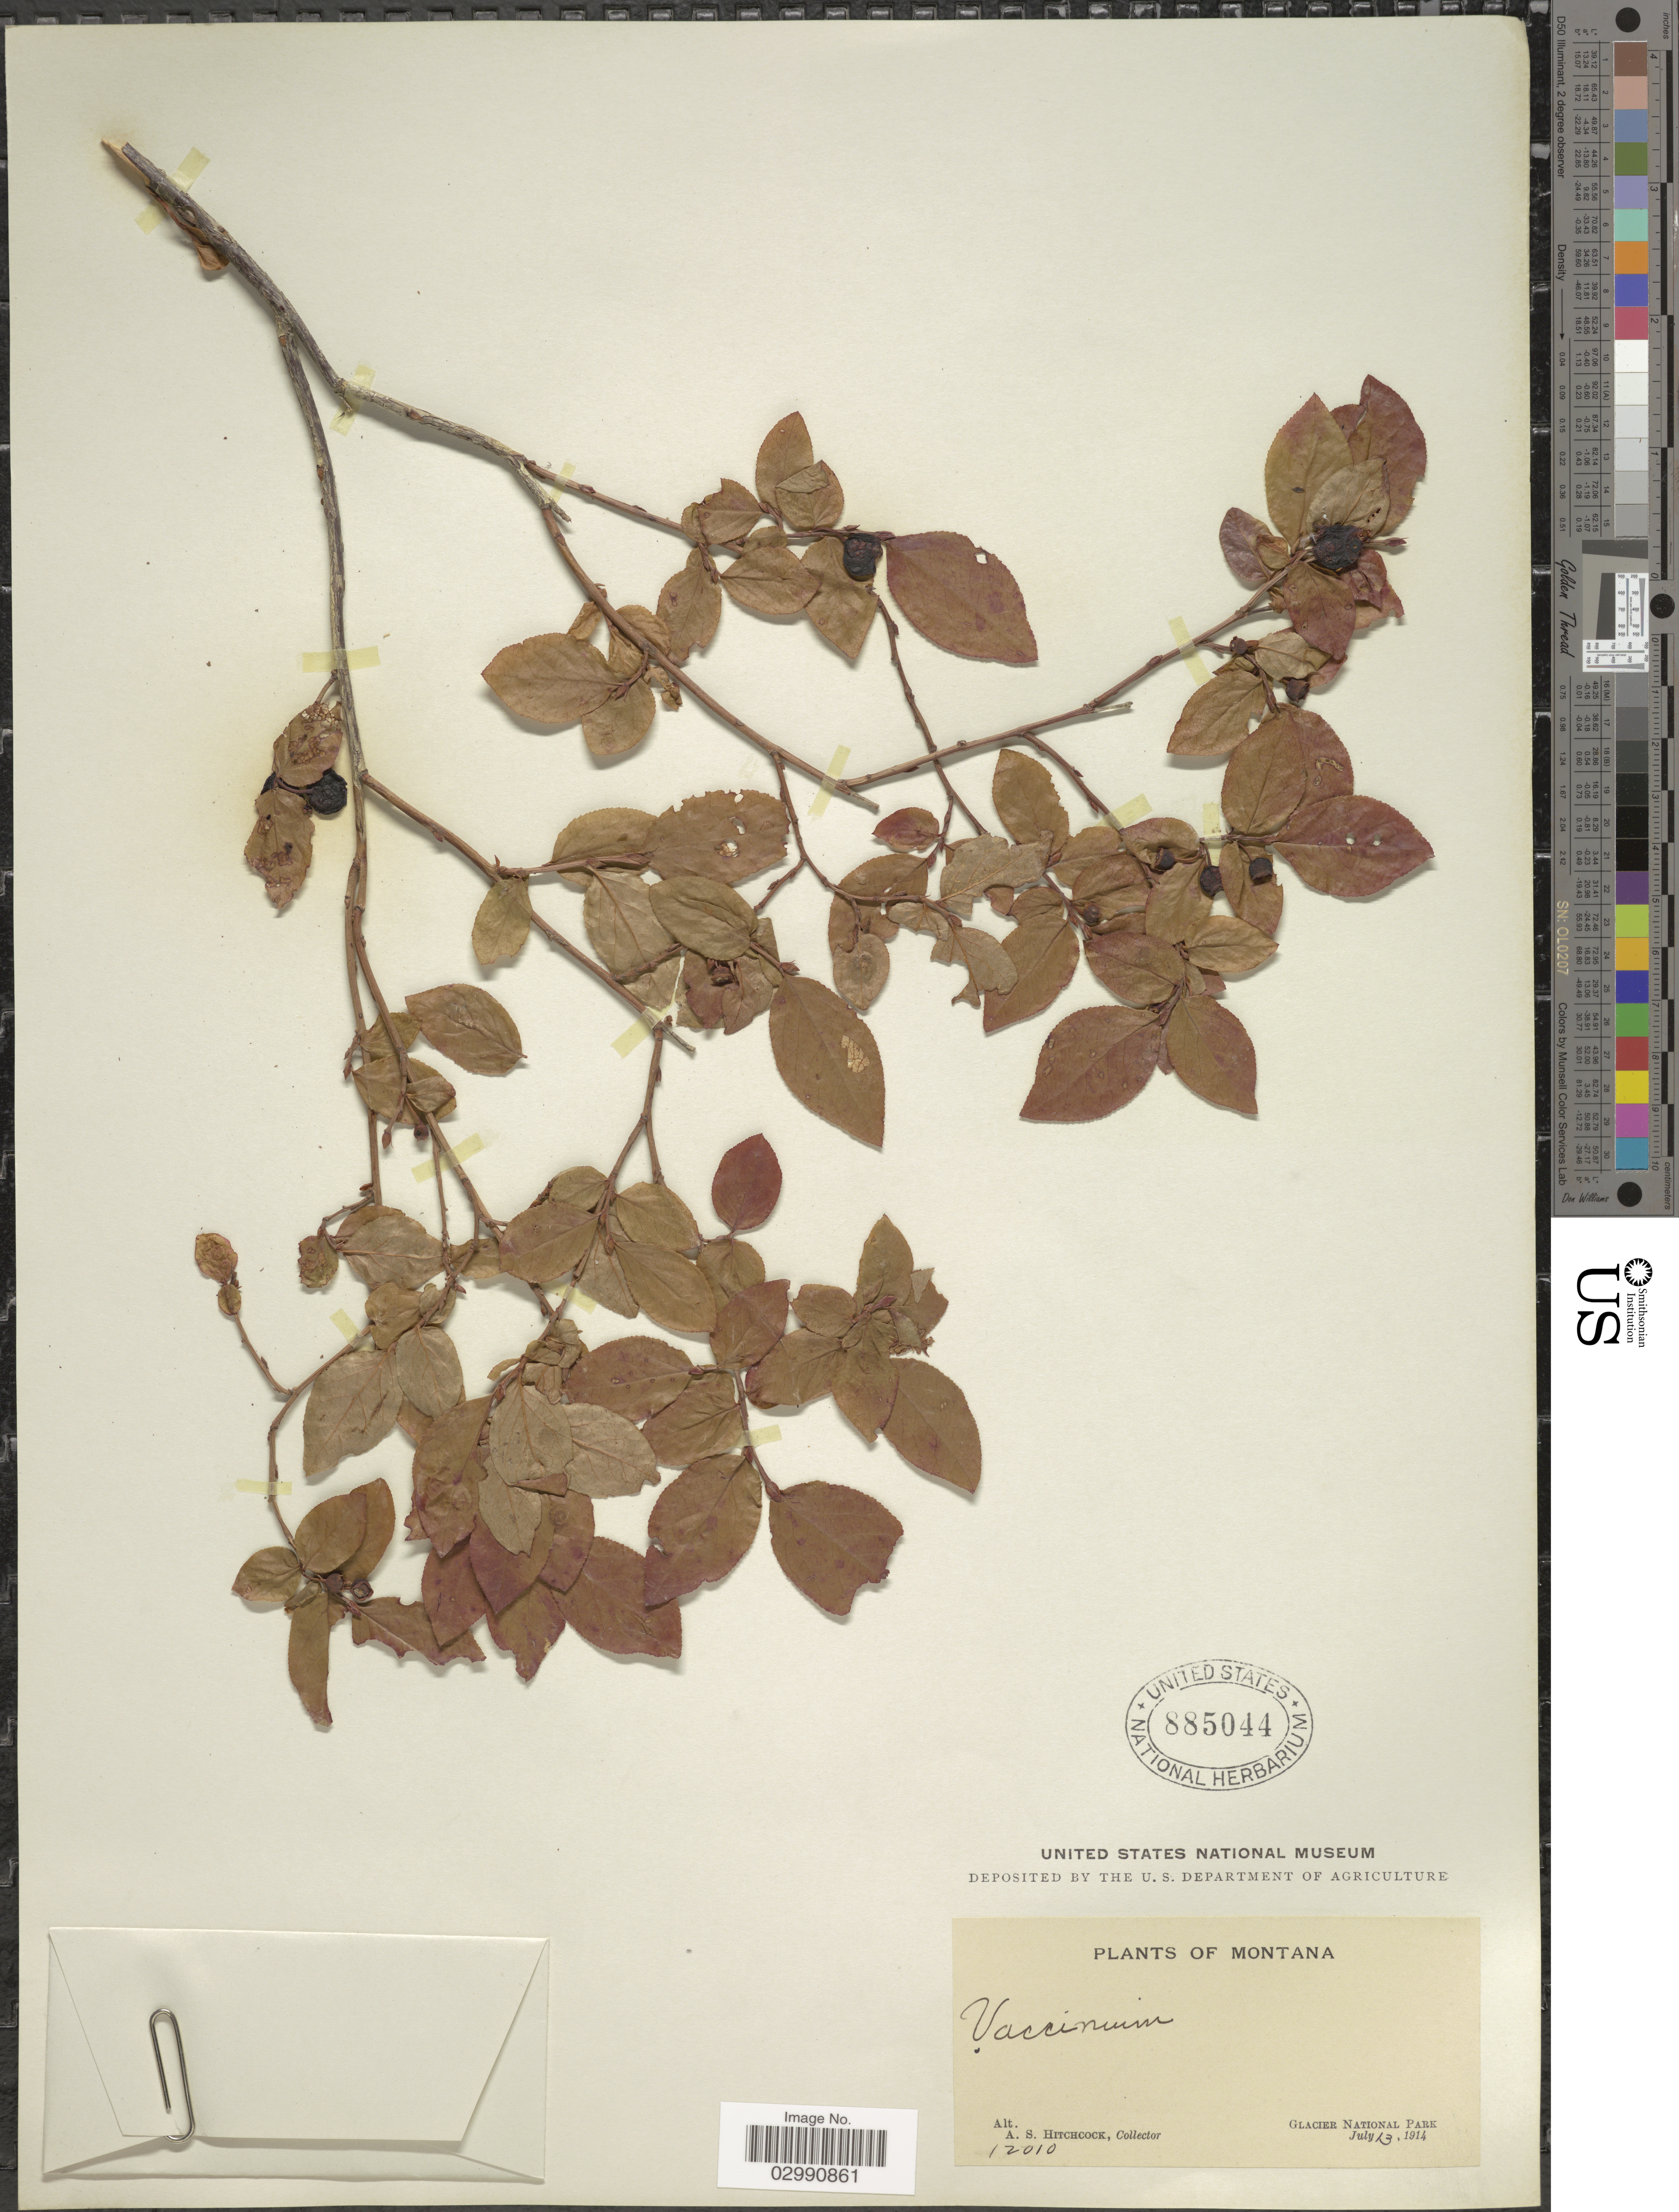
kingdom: Plantae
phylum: Tracheophyta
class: Magnoliopsida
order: Ericales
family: Ericaceae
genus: Vaccinium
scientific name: Vaccinium sp.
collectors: A. S. Hitchcock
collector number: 12010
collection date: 1914-07-13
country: United States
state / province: Montana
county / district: Flathead / Glacier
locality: Glacier National Park.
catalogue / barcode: US 885044